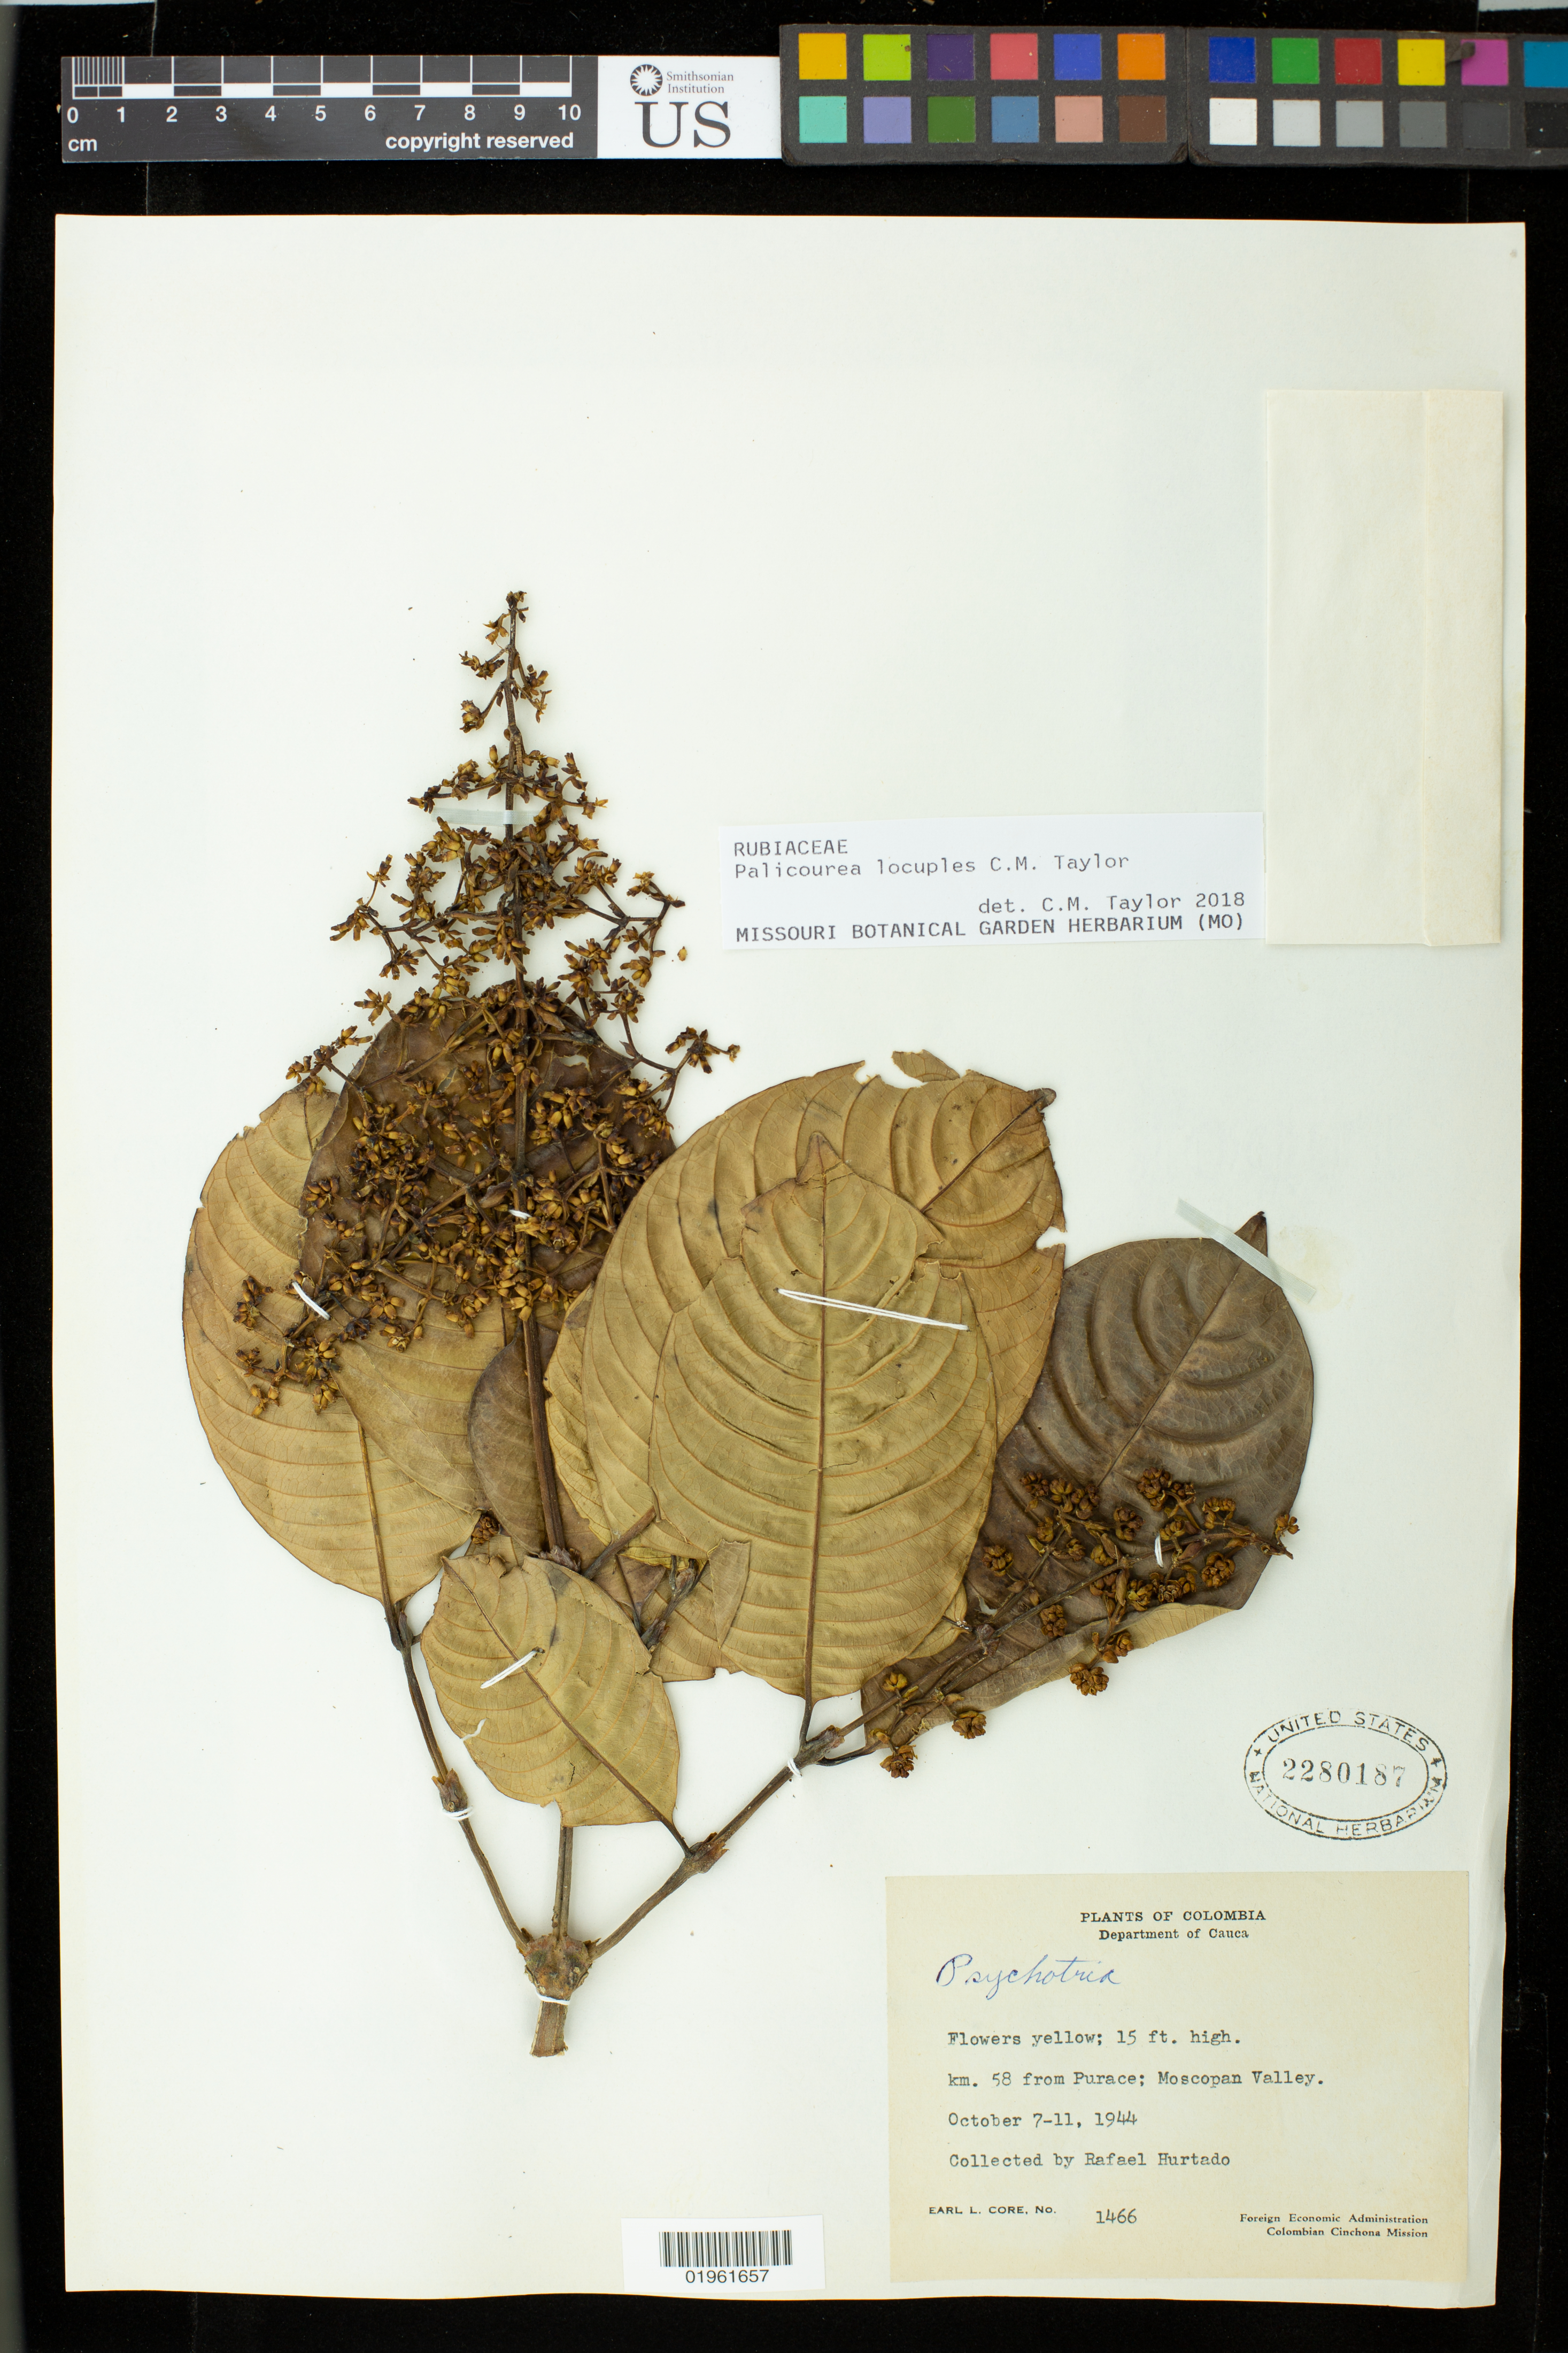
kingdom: Plantae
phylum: Tracheophyta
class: Magnoliopsida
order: Gentianales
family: Rubiaceae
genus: Palicourea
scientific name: Palicourea locuples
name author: C.M. Taylor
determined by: Taylor, Charlotte M.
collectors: E. L. Core & R. Hurtado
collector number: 1466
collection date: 1944-10-07/1944-10-11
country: Colombia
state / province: Cauca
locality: Department of Cauca, km 58 from Purace, Moscopan Valley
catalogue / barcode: US 2280187